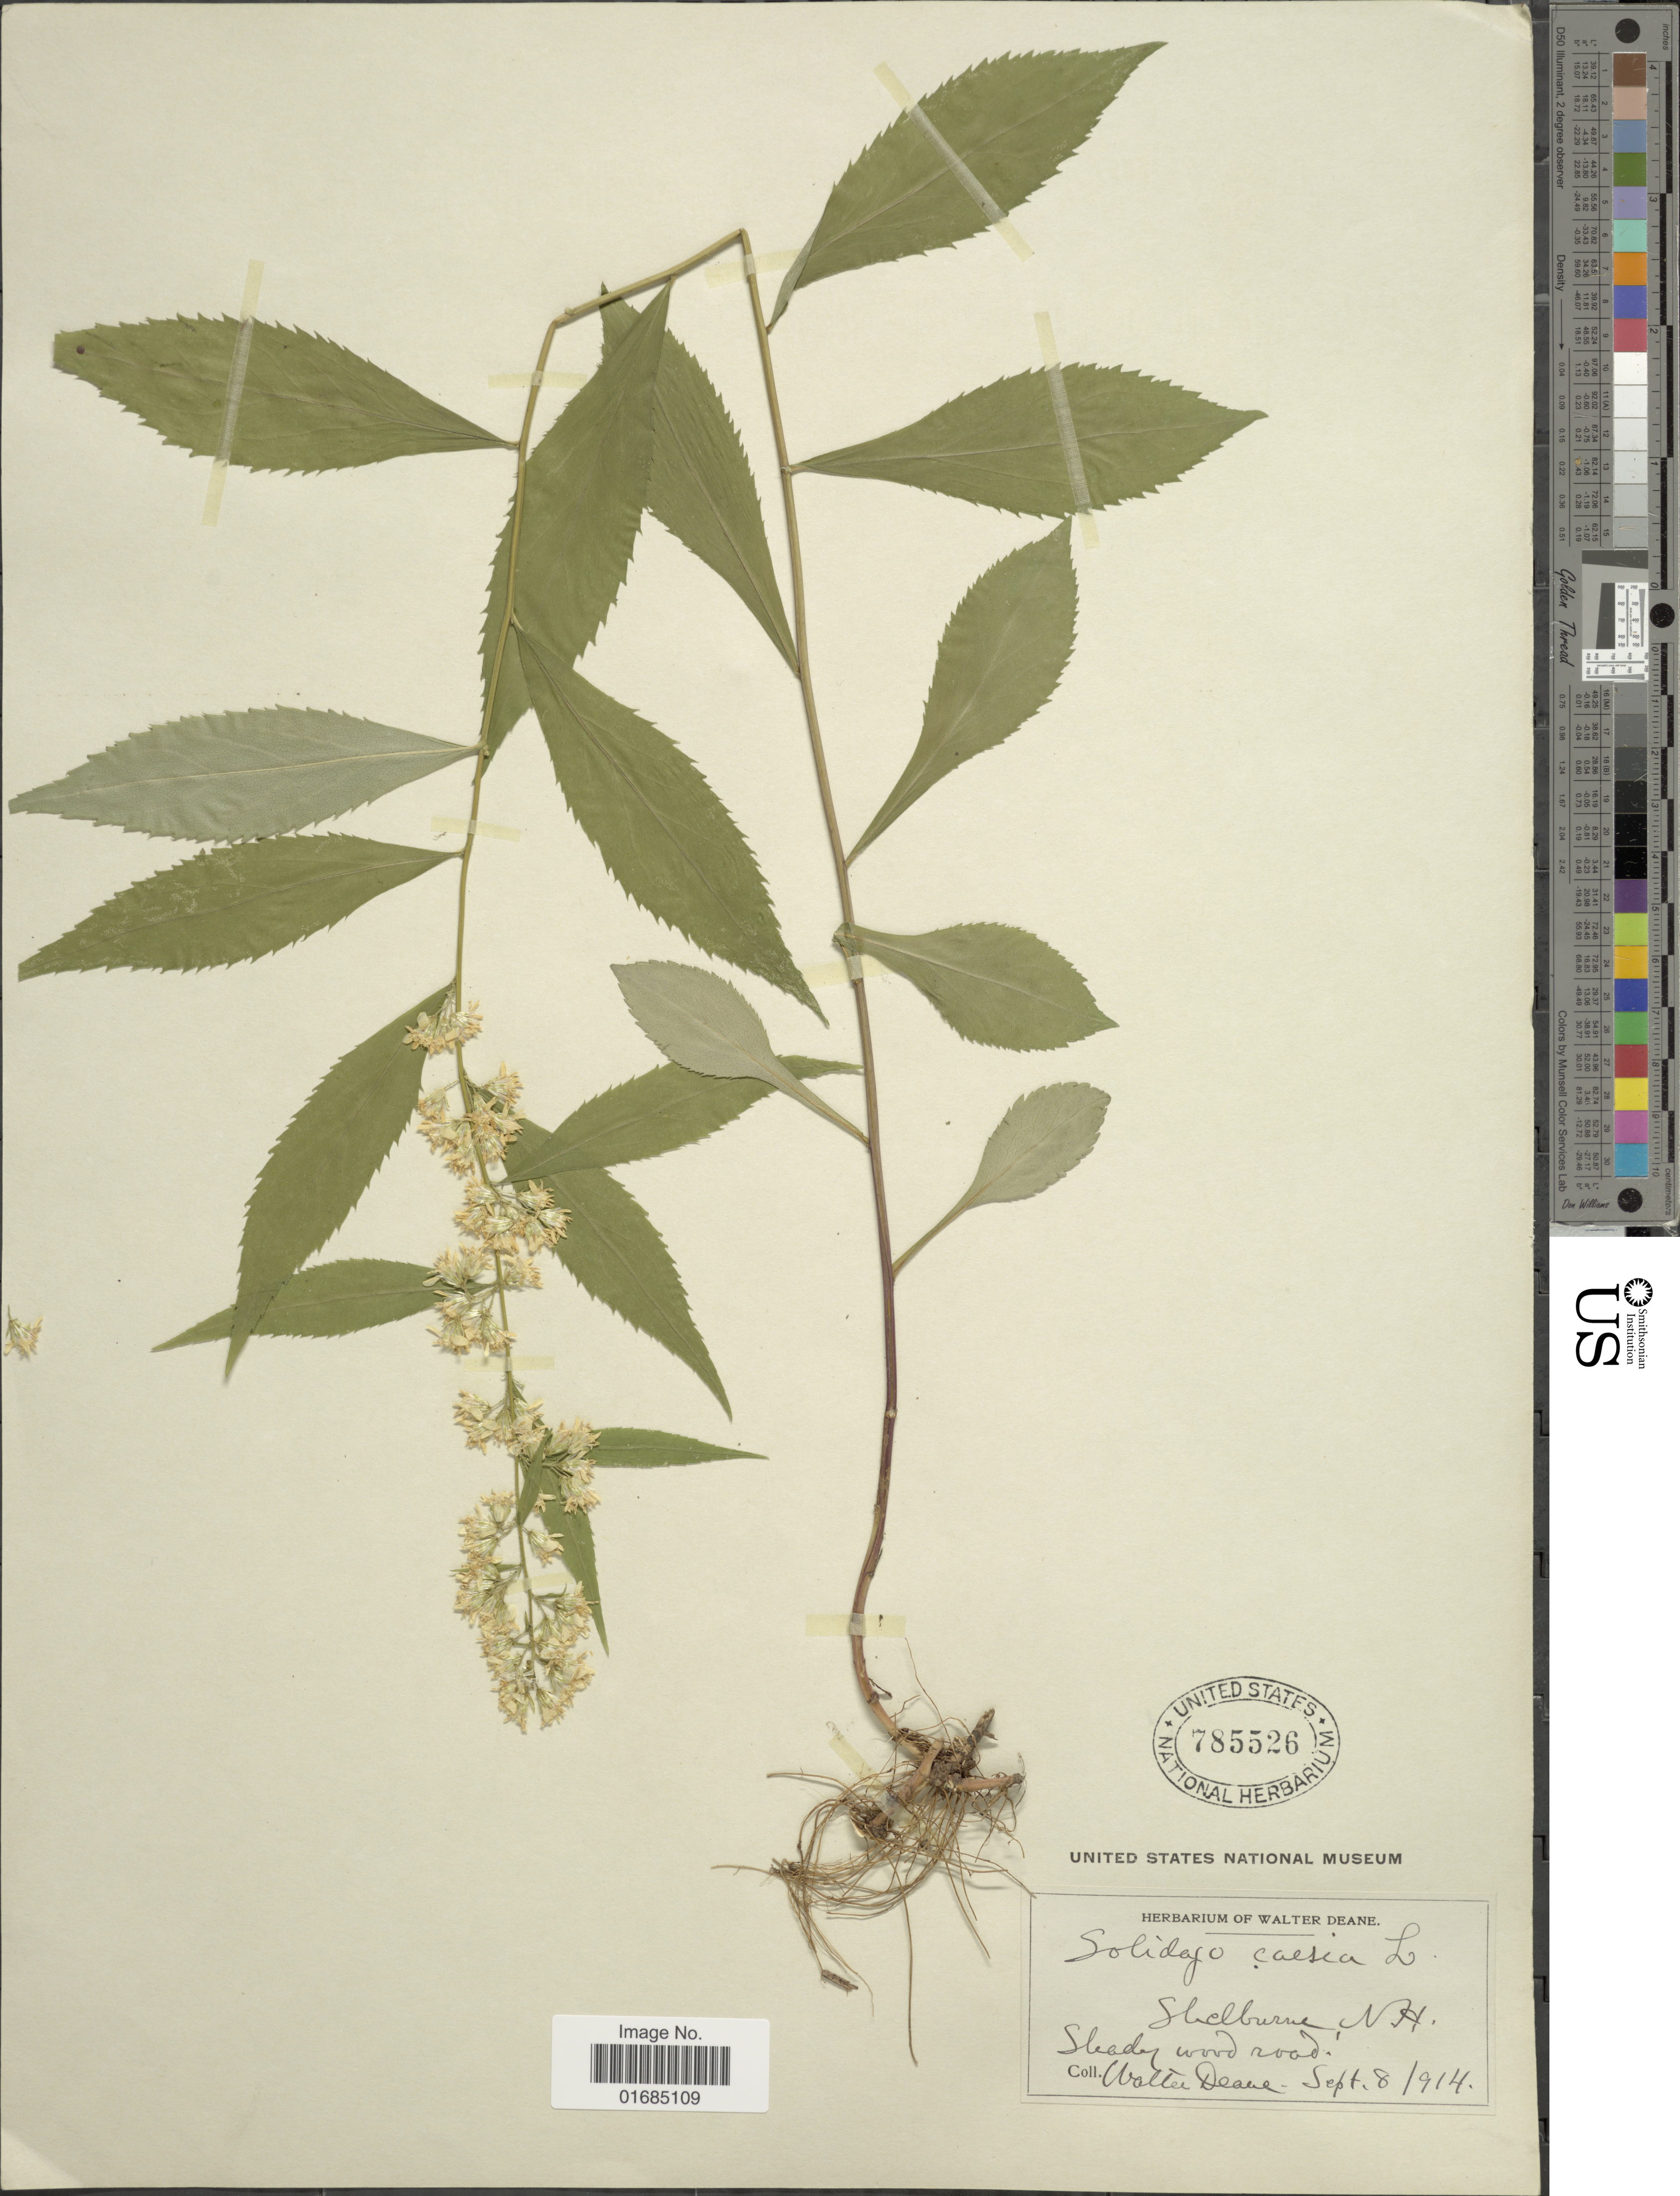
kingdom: Plantae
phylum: Tracheophyta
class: Magnoliopsida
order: Asterales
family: Asteraceae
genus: Solidago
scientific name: Solidago caesia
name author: L.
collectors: W. Deane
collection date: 1915-09-08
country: United States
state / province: New Hampshire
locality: Shelbourne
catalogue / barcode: US 785526